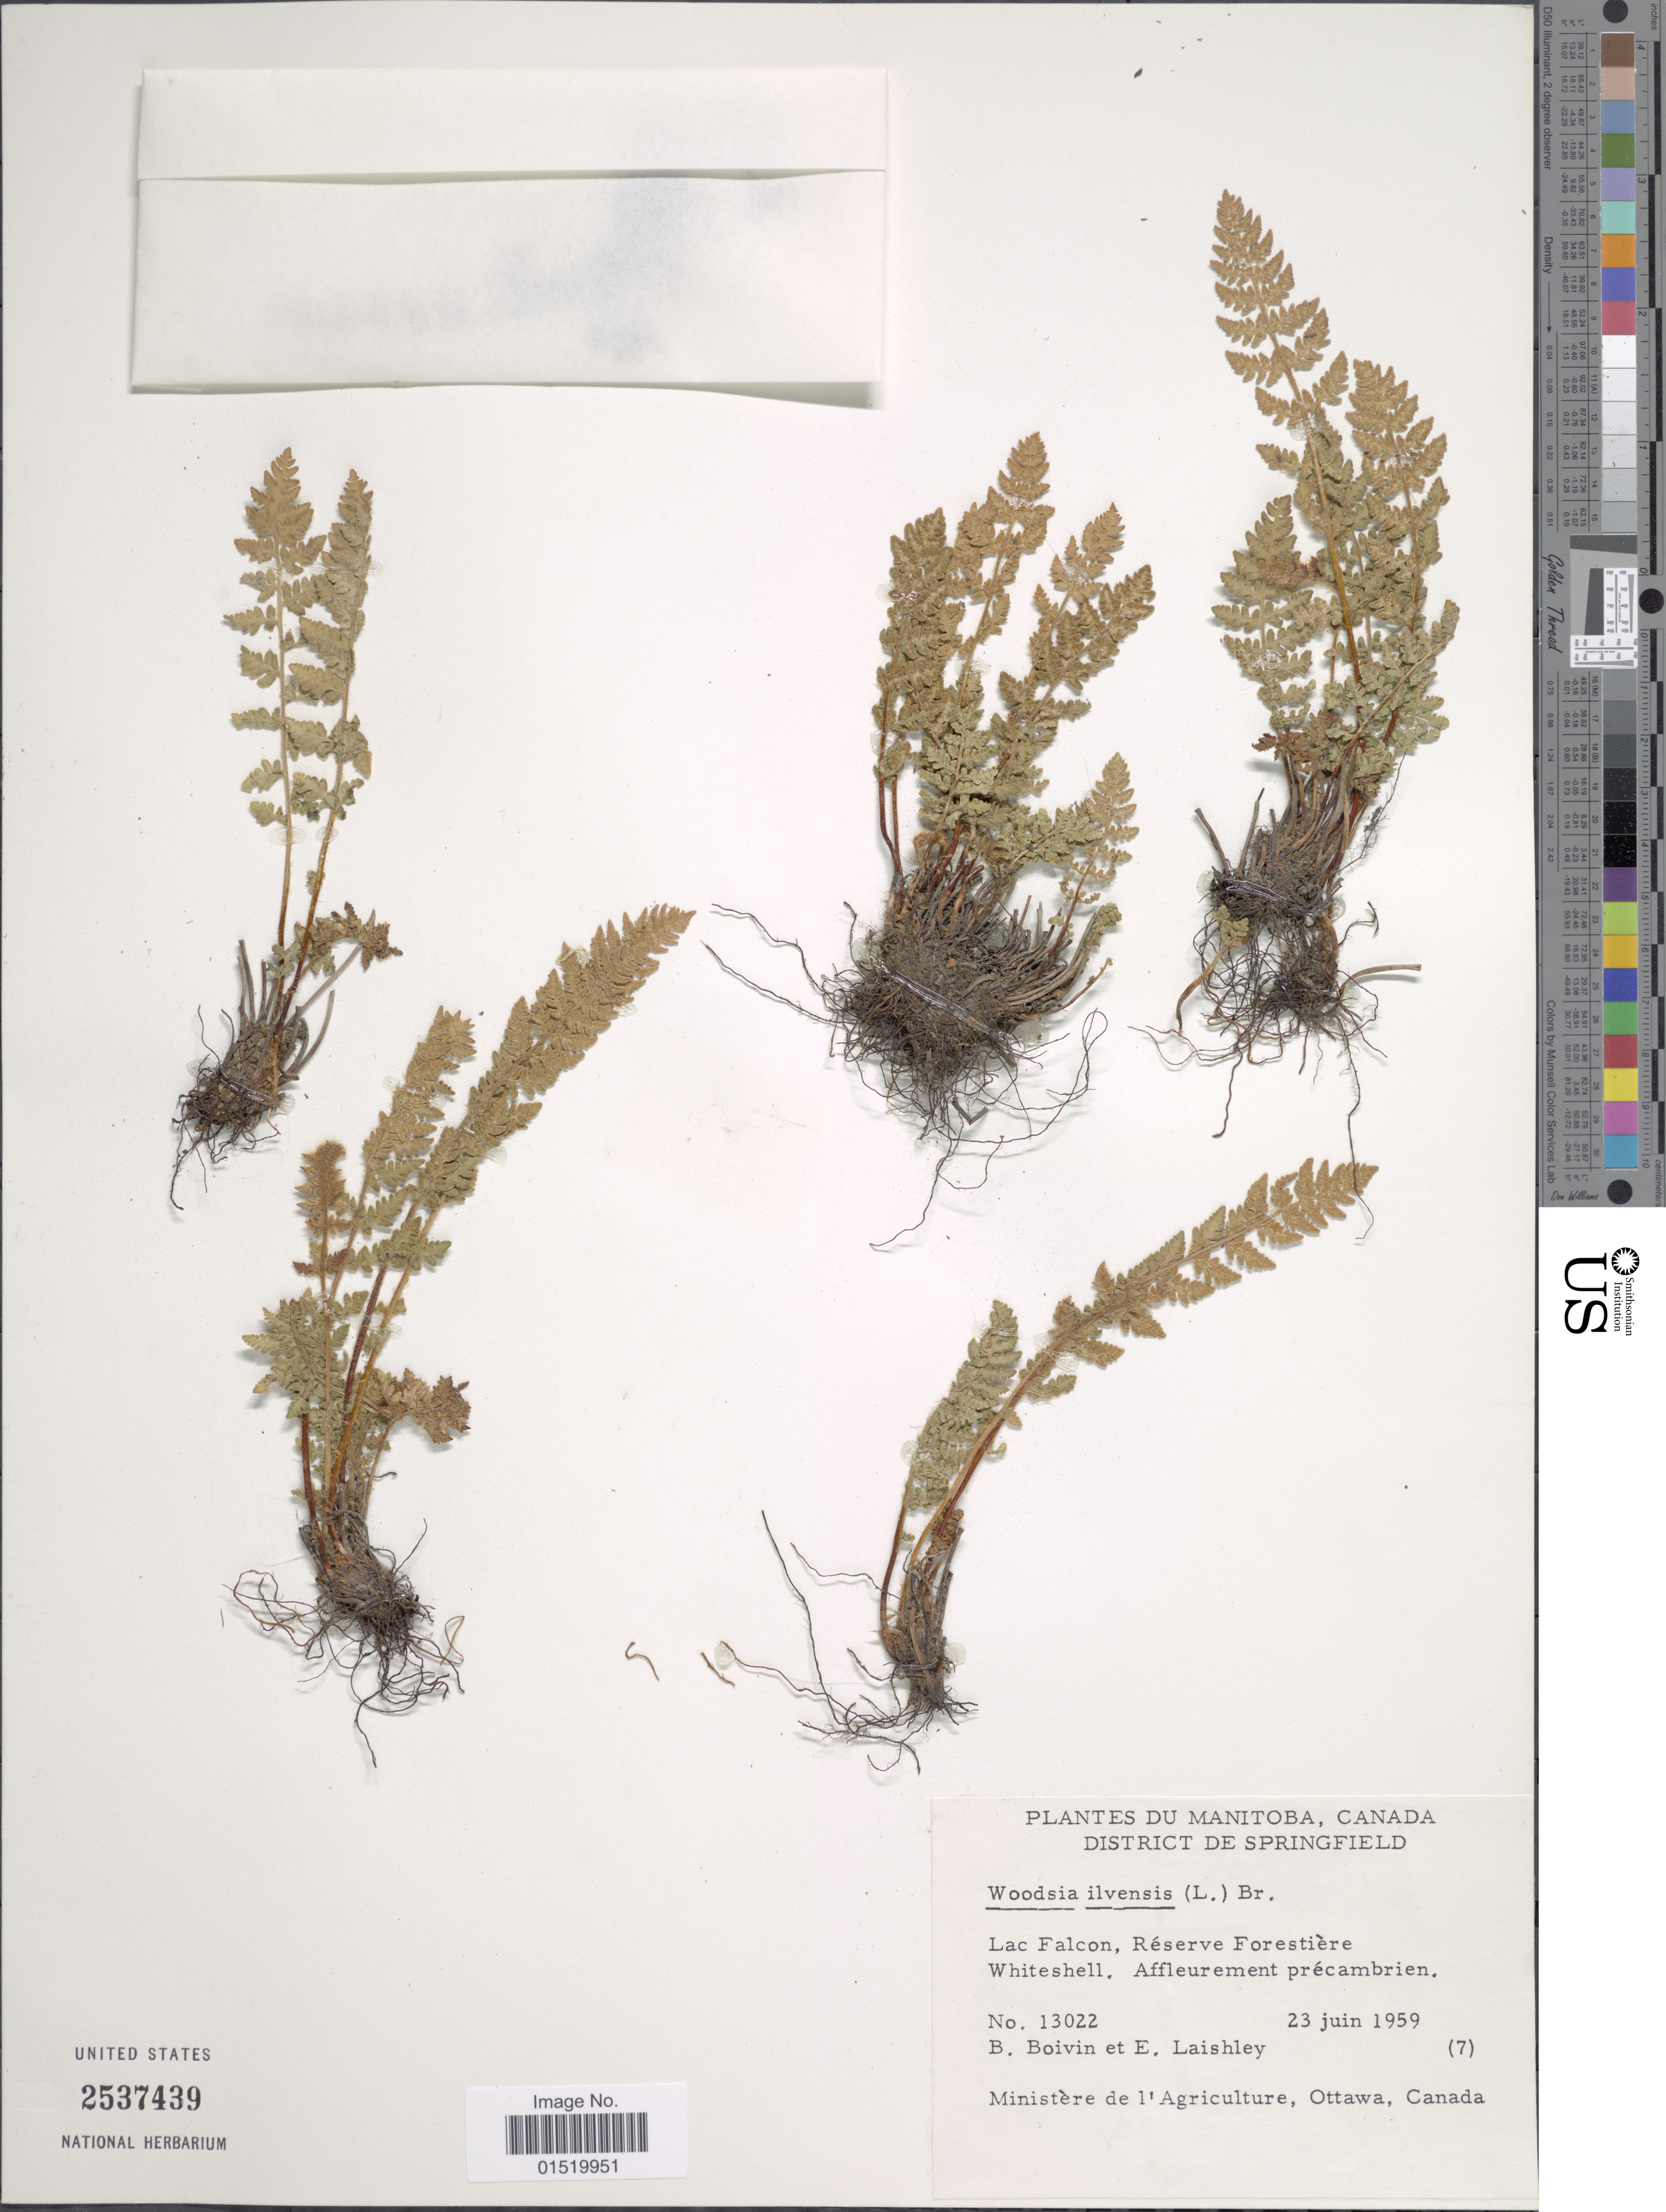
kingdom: Plantae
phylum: Tracheophyta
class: Polypodiopsida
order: Polypodiales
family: Woodsiaceae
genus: Woodsia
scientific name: Woodsia ilvensis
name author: (L.) R. Br.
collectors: J. R. B. Boivin & E. Laishley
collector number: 13022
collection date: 1959-06-23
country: Canada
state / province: Manitoba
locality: District de Springfield, Lac Falcon, Réserve Forestière Whiteshell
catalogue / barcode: US 2537439